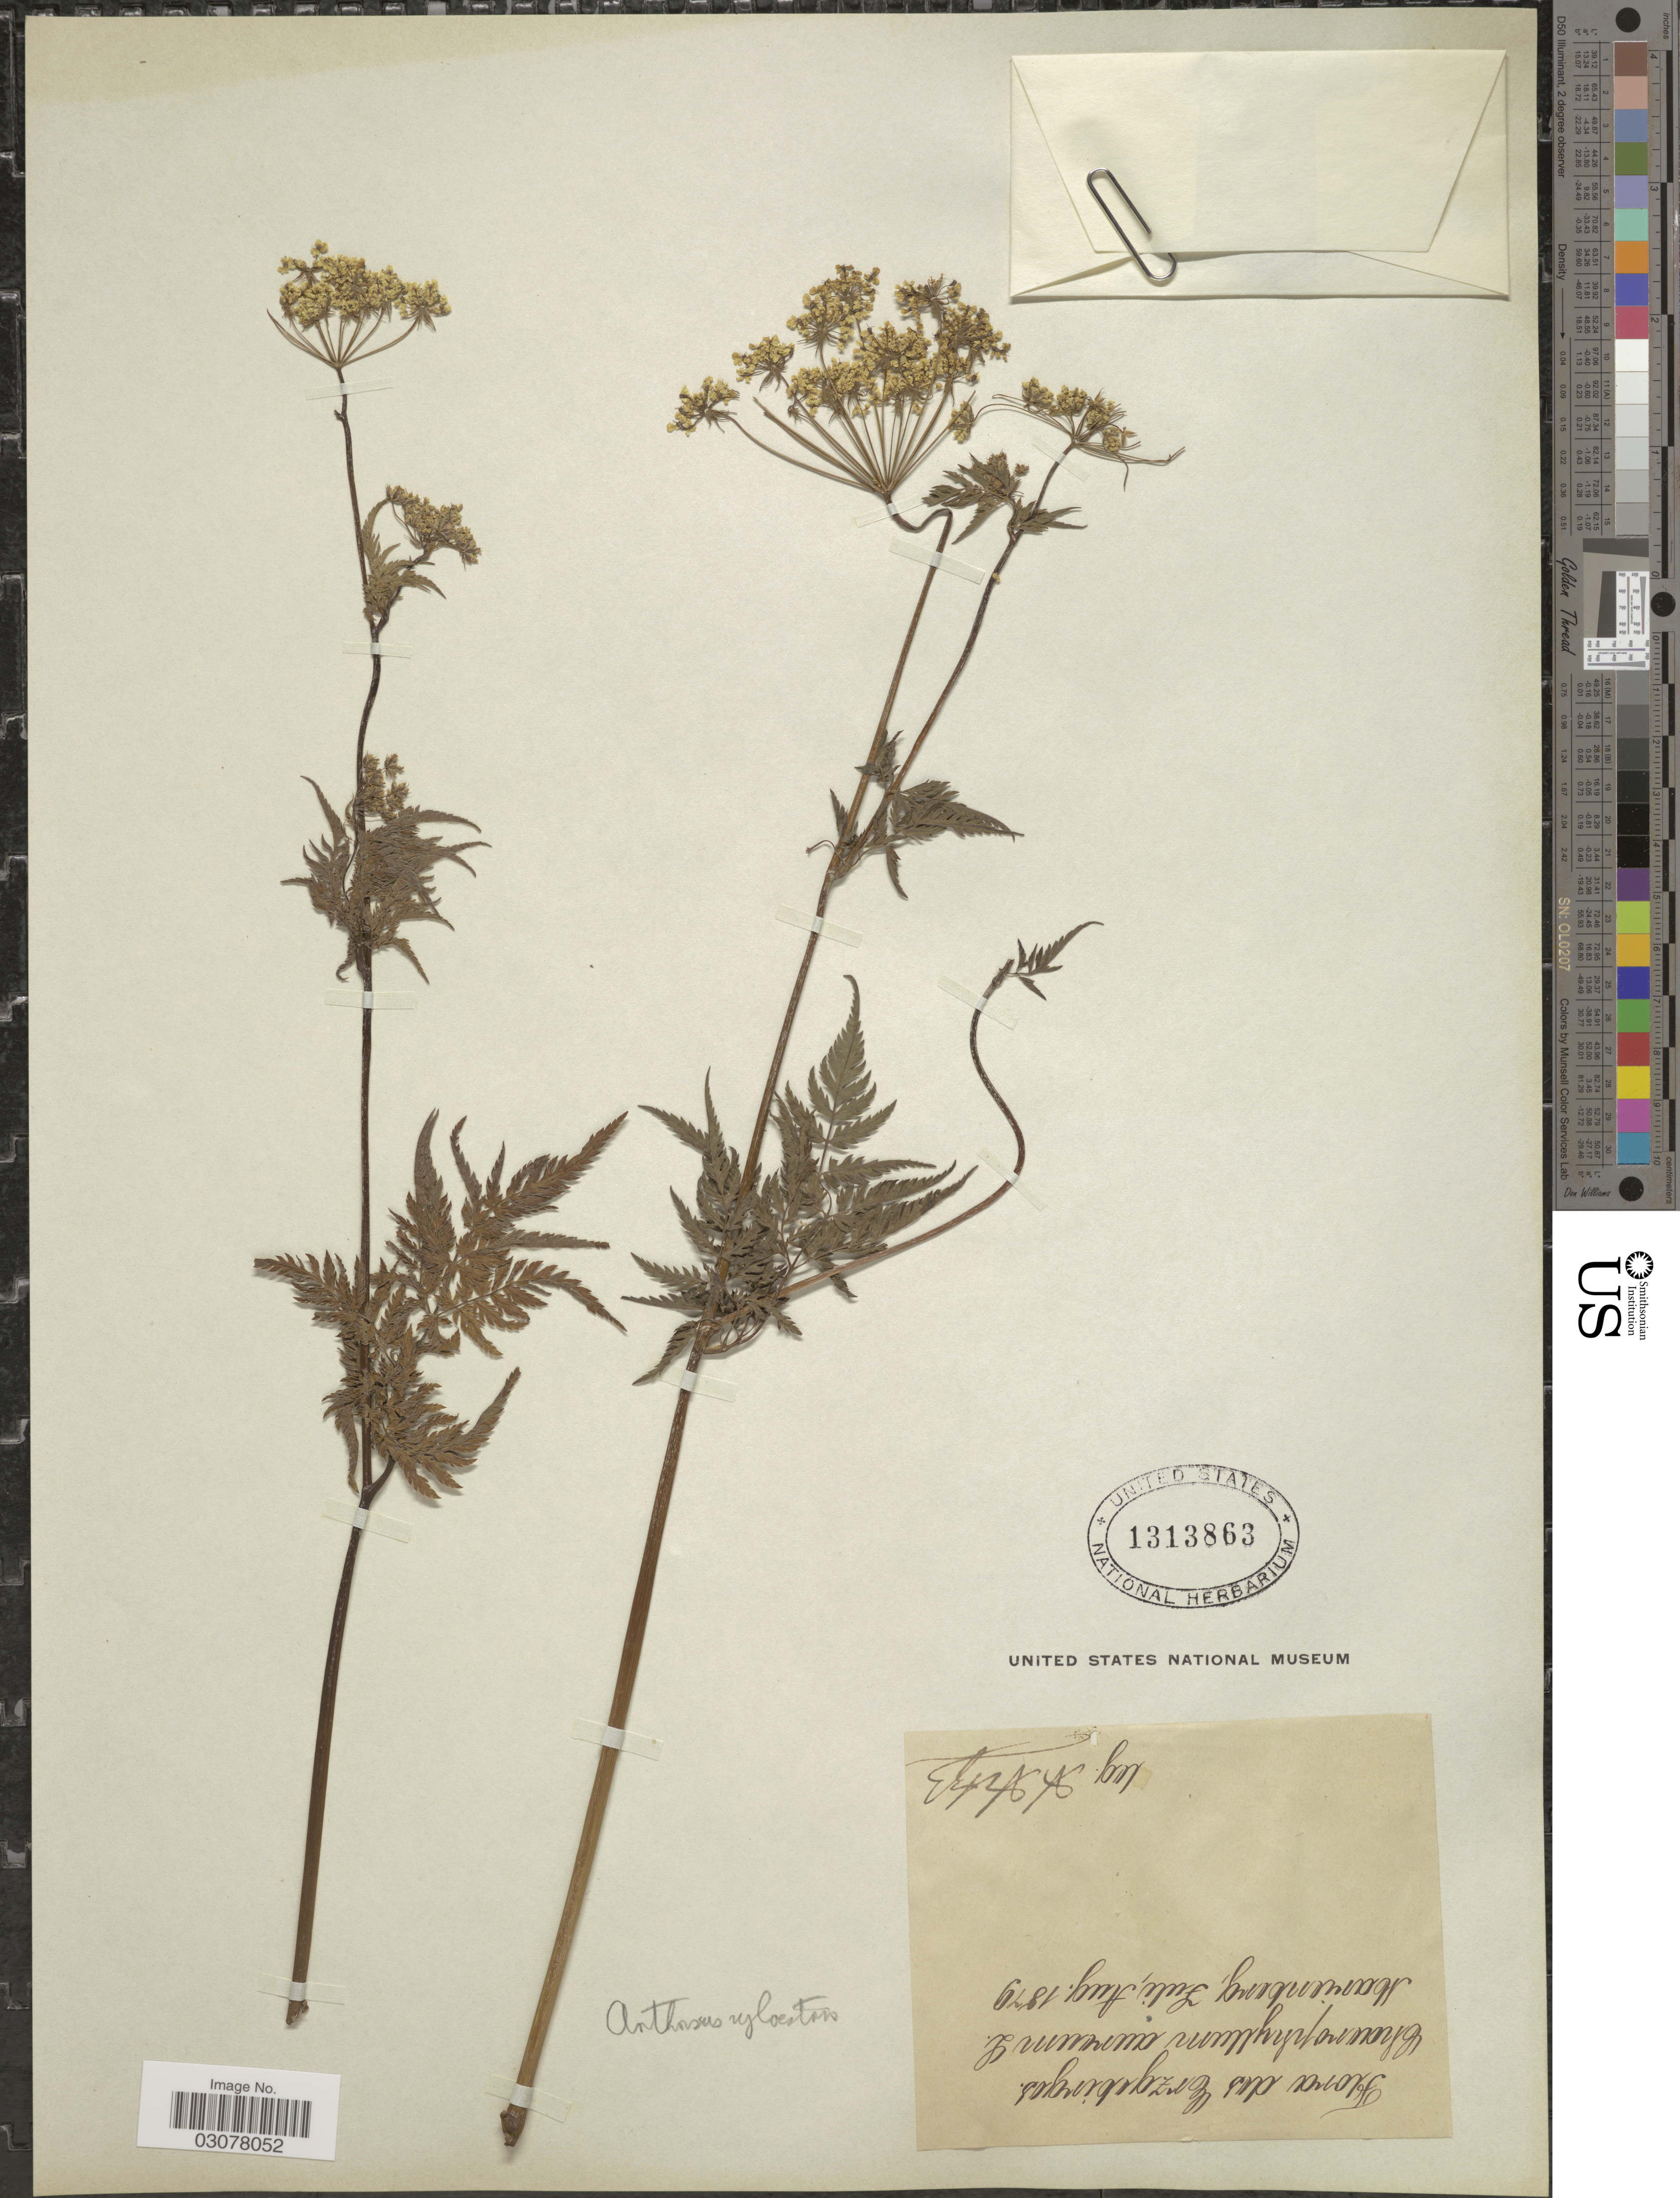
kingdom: Plantae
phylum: Tracheophyta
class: Magnoliopsida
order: Apiales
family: Apiaceae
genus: Anthriscus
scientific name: Anthriscus sylvestris subsp. sylvestris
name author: (L.) Hoffm.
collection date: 1879-07/1879-08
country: Germany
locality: Erzgebirges. Marienberg.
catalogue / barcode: US 1313863